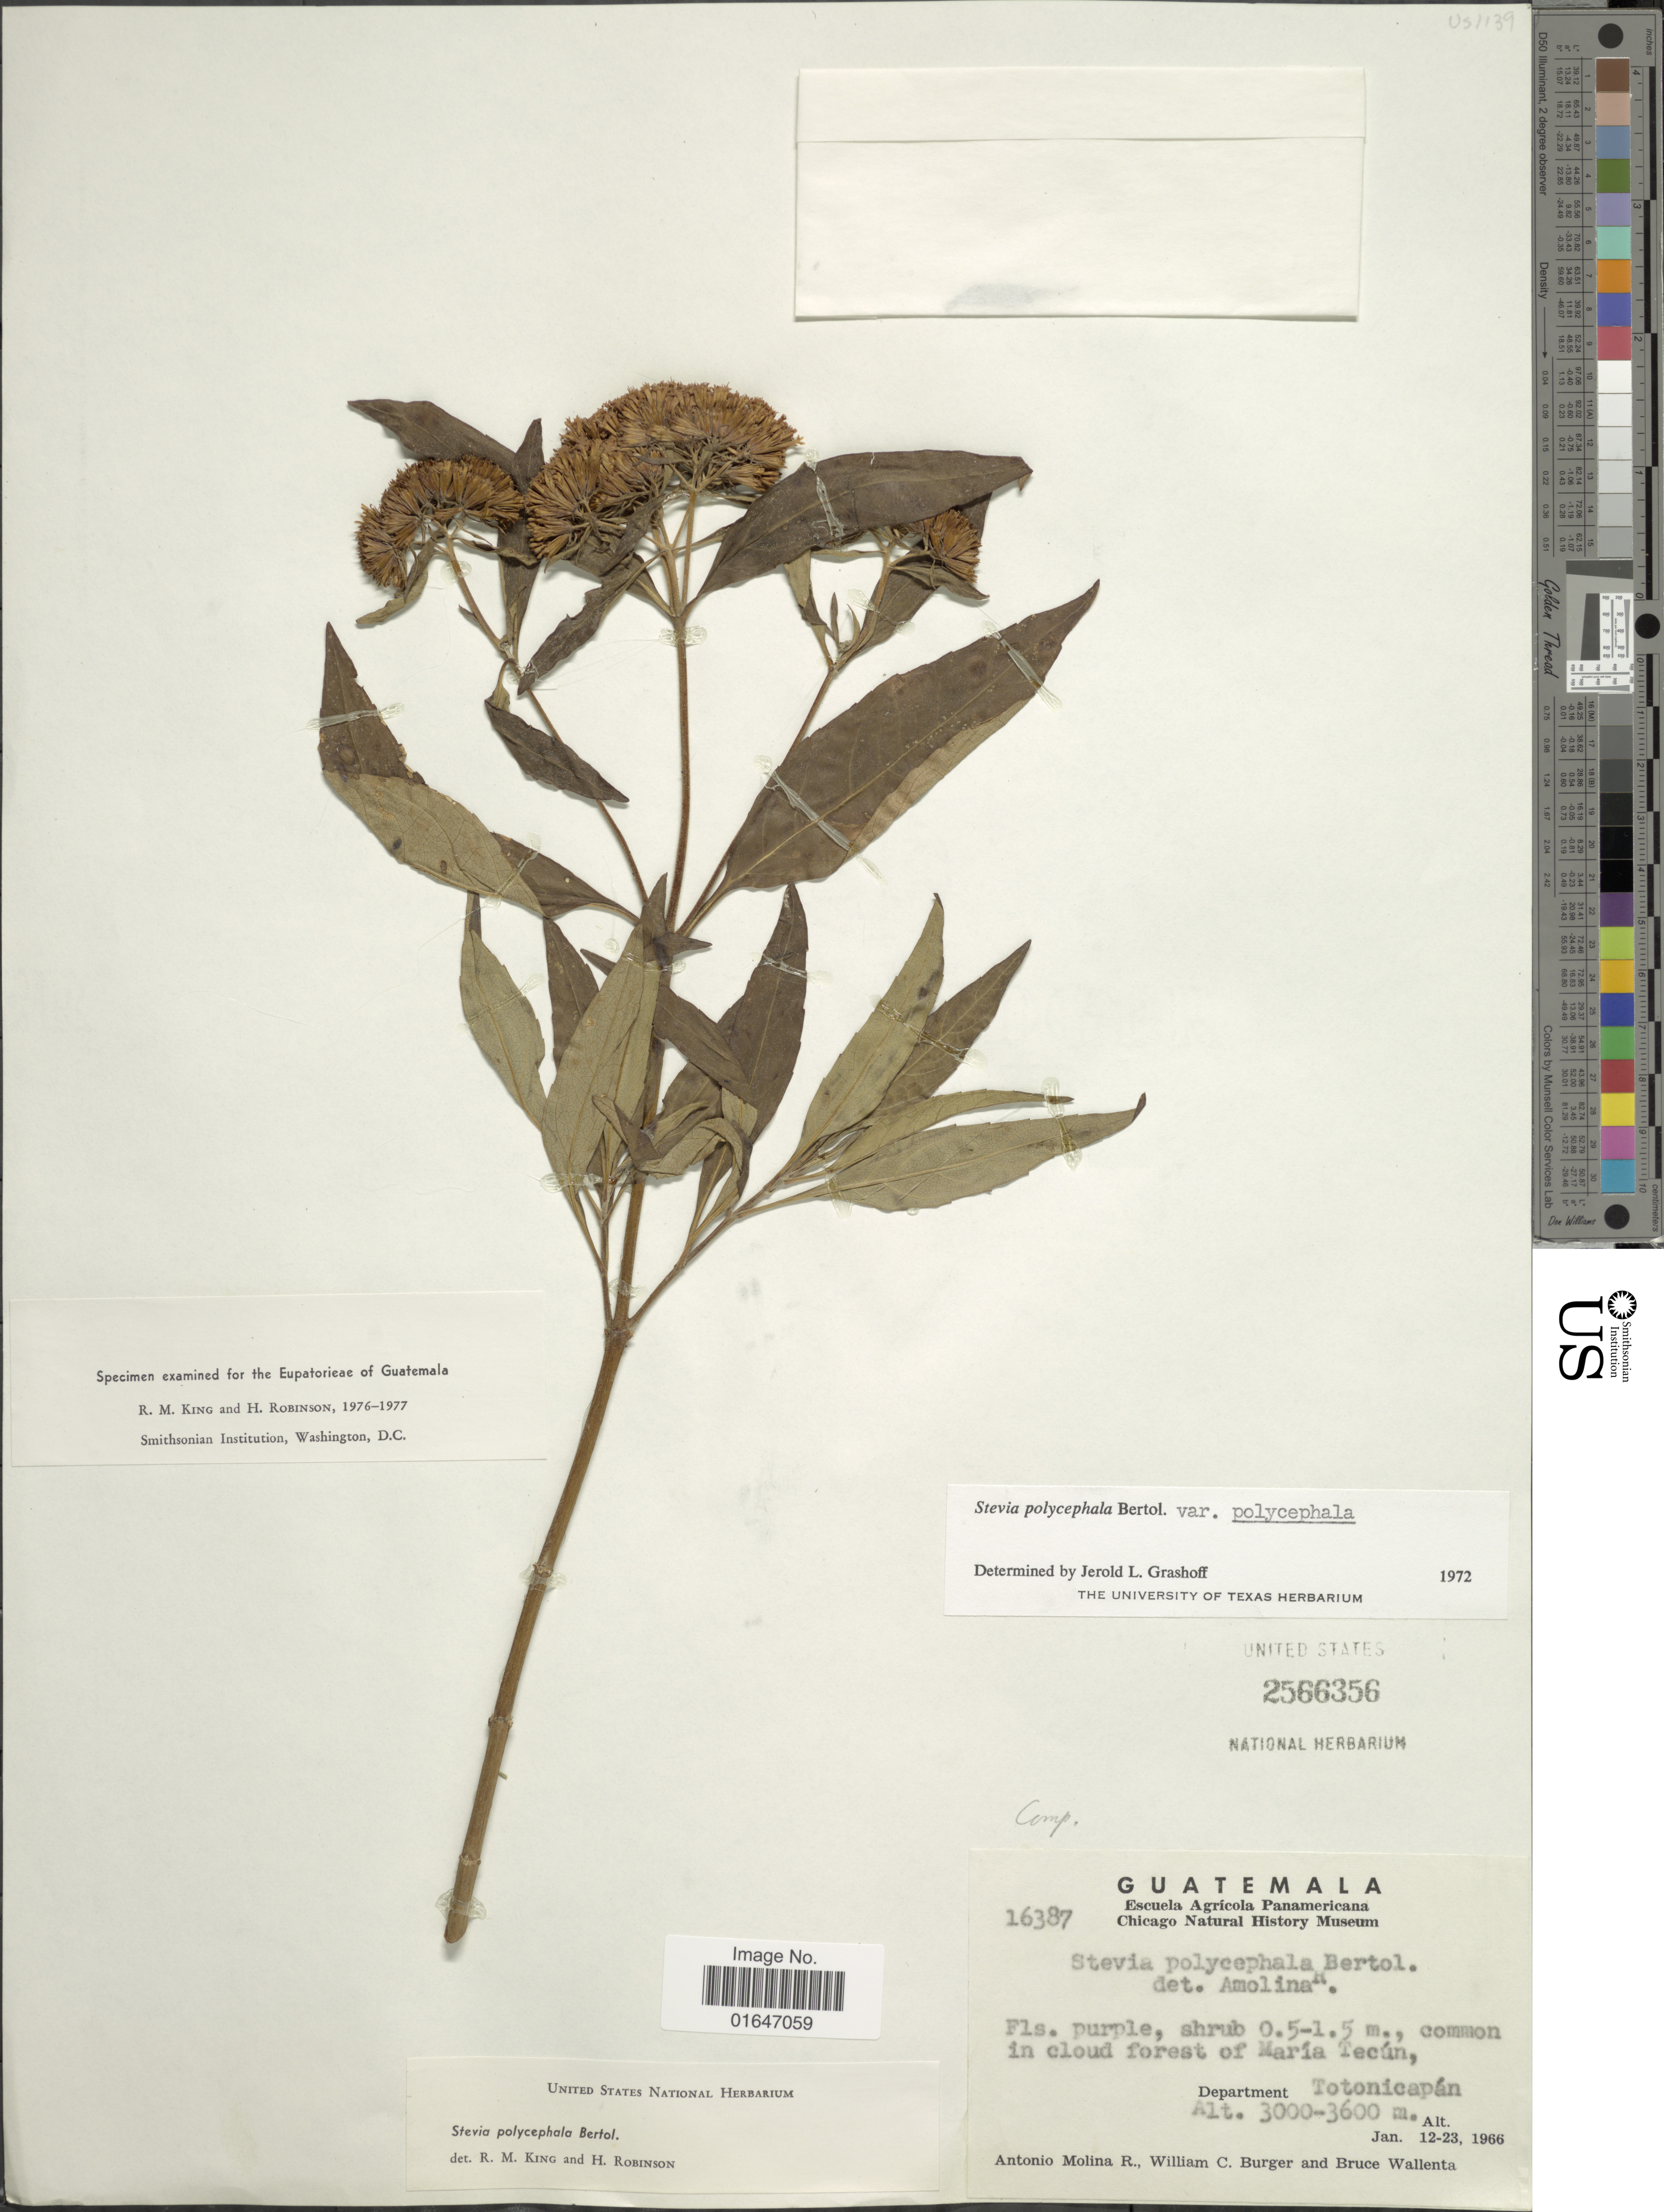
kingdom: Plantae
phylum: Tracheophyta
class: Magnoliopsida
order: Asterales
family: Asteraceae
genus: Stevia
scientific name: Stevia polycephala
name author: Bertoloni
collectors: A. Molina R., W. Burger & B. Wallenta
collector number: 16387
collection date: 1966-01-12/1966-01-23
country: Guatemala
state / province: Totonicapan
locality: Common in cloud forest of María Tecún.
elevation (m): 3000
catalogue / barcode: US 2566356